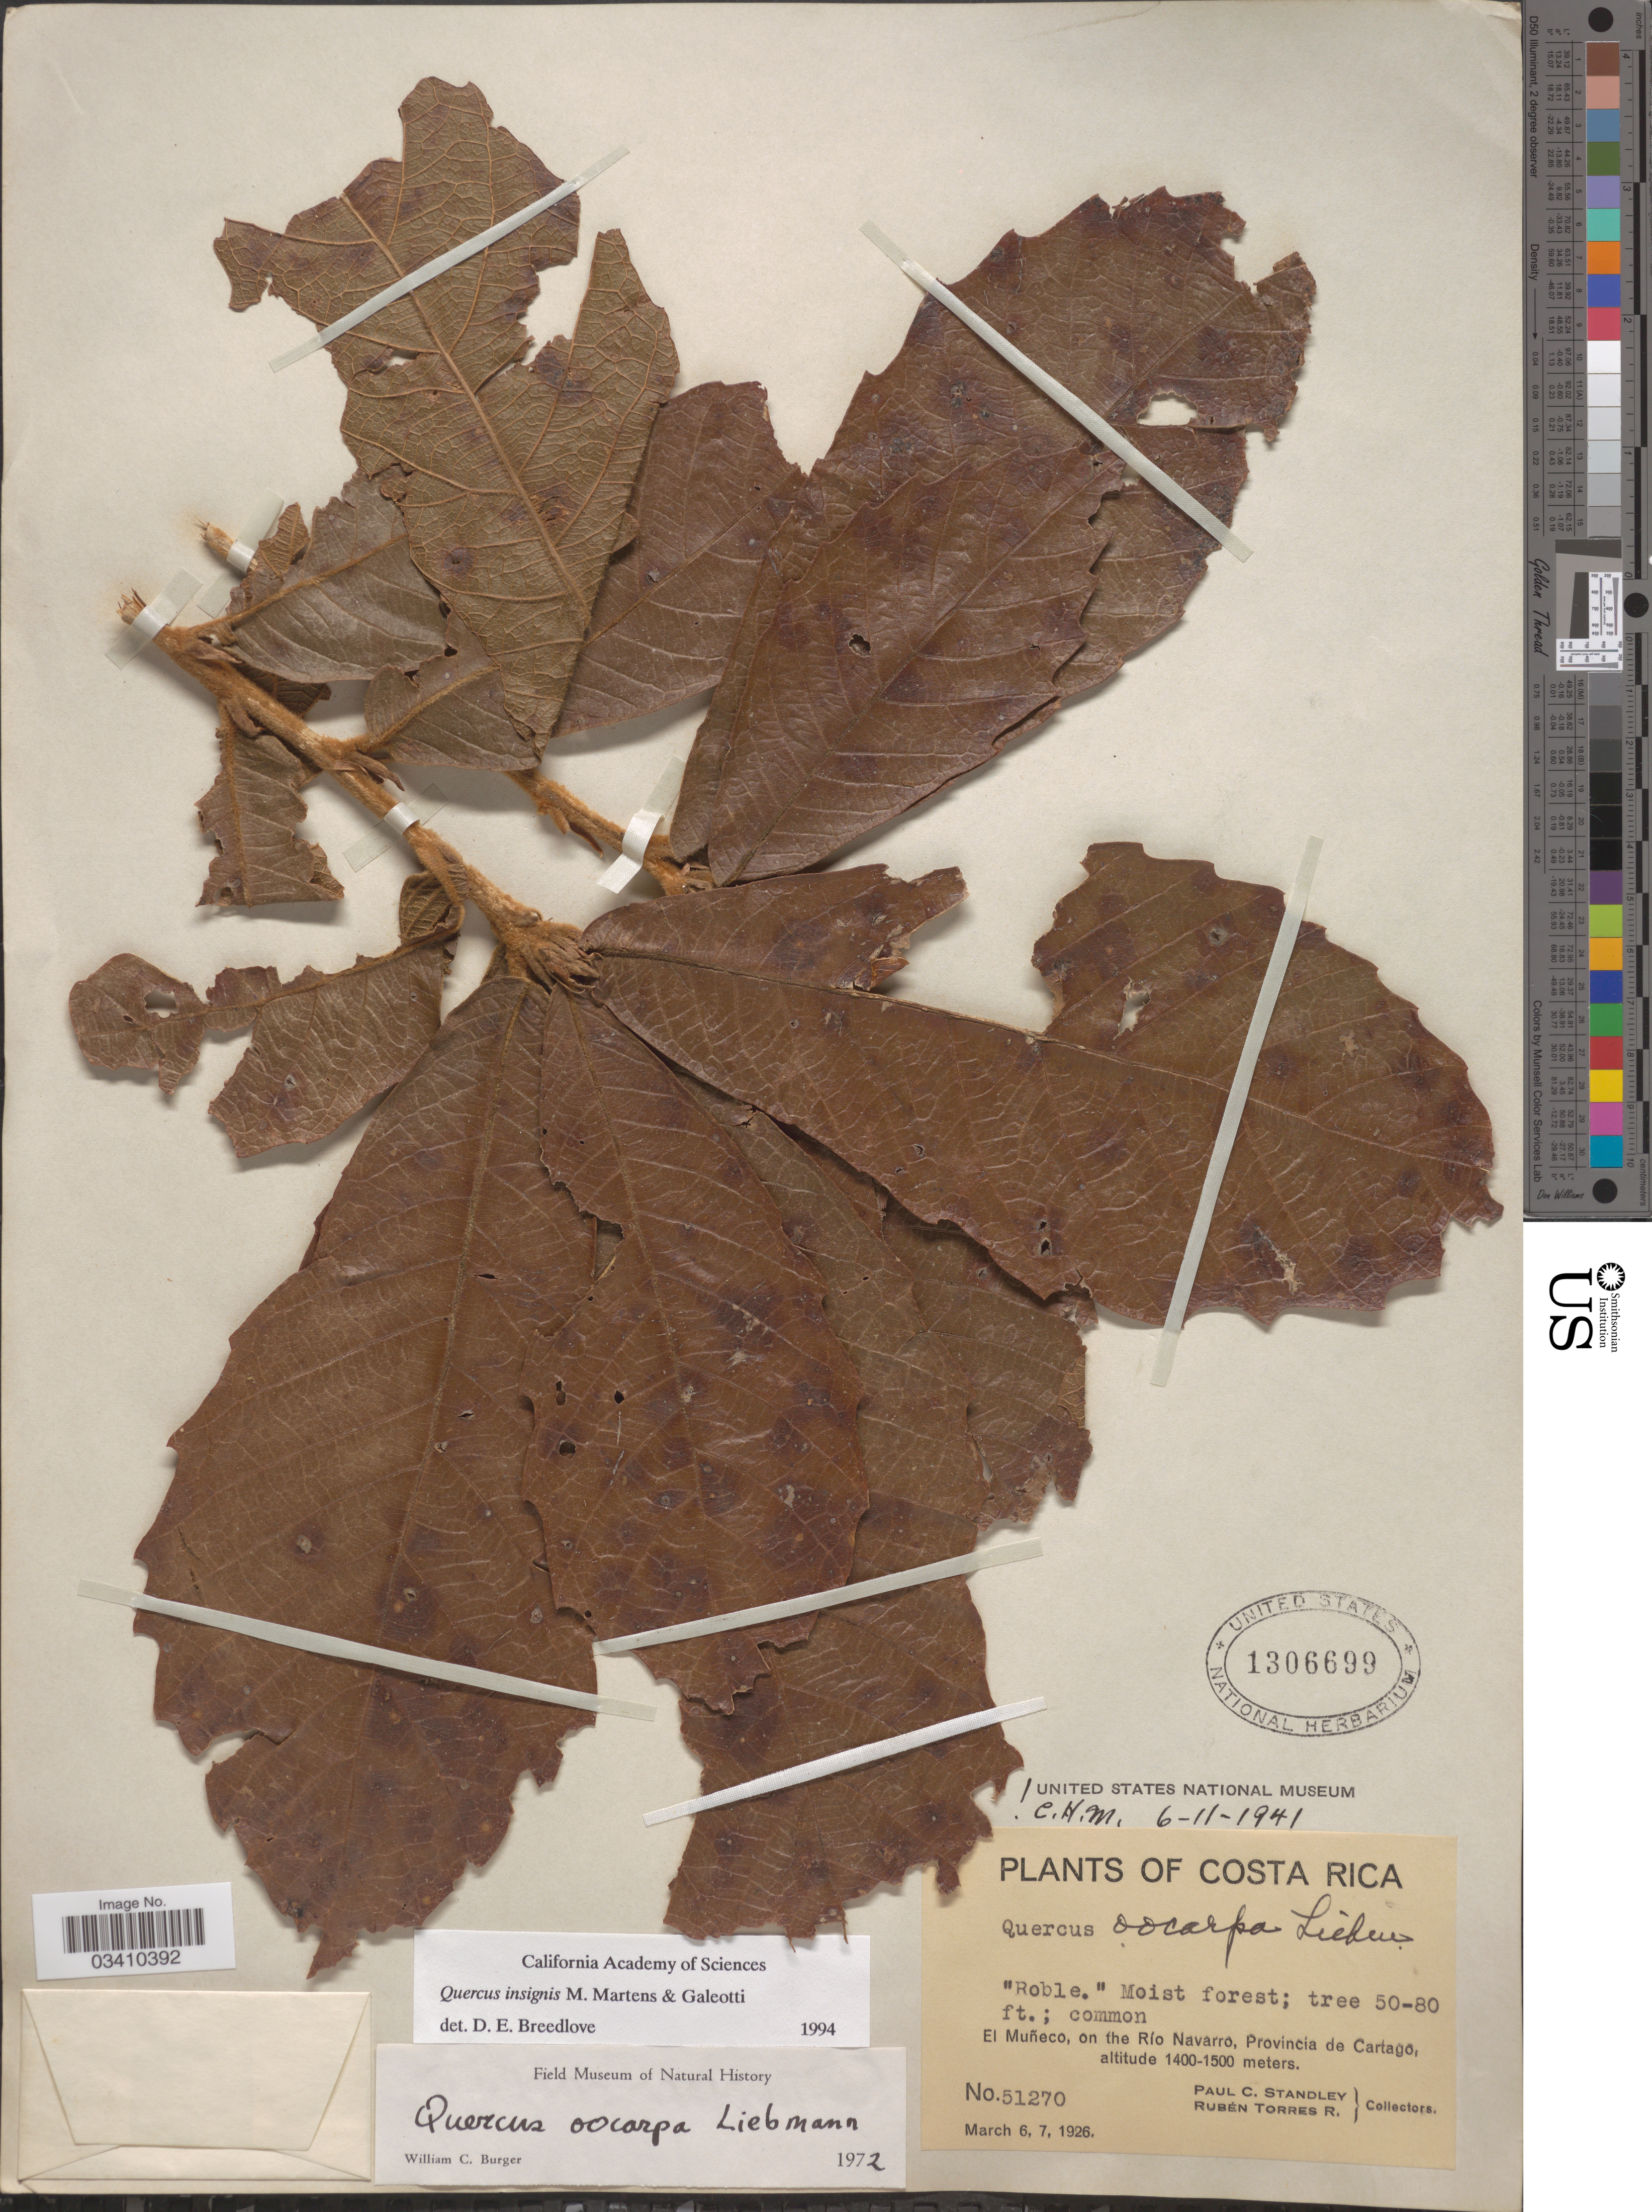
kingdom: Plantae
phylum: Tracheophyta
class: Magnoliopsida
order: Fagales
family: Fagaceae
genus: Quercus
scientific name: Quercus insignis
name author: M. Martens & Galeotti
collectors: P. C. Standley & R. Torres Rojas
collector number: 51270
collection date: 1926-03-06/1926-03-07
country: Costa Rica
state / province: Cartago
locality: El Muñeco, on the Río Navarro.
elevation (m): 1400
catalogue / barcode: US 1306699